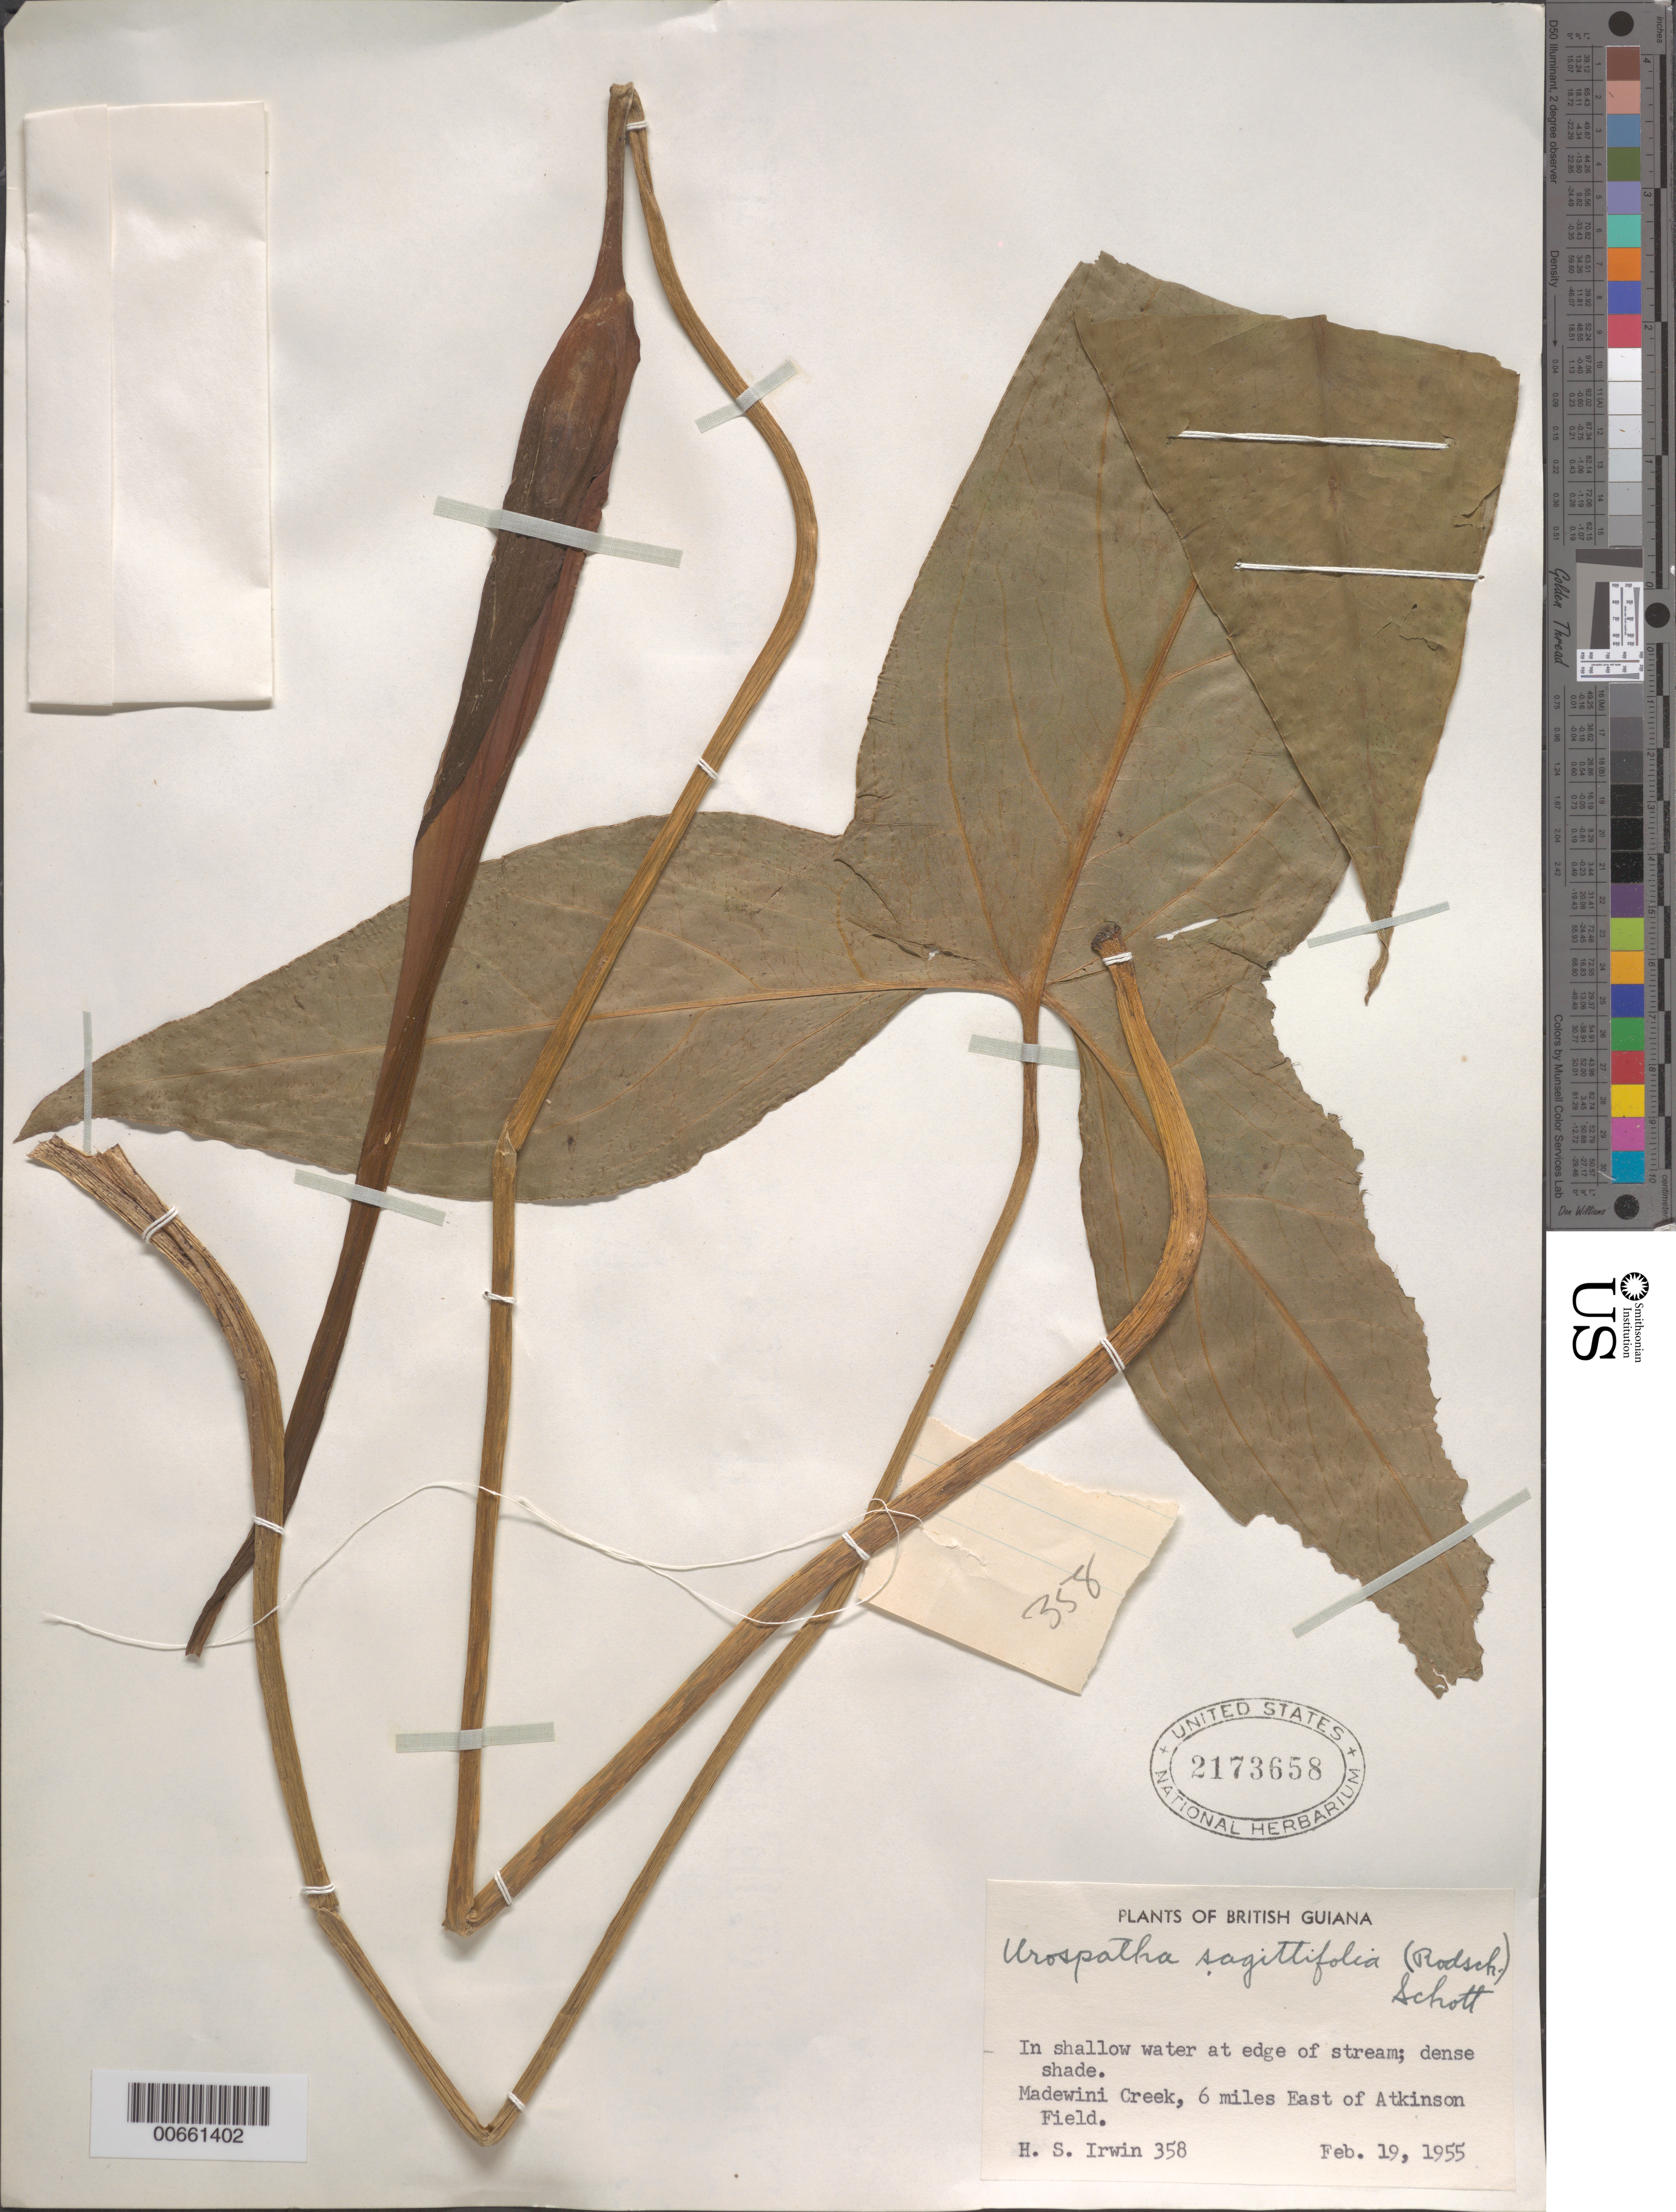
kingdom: Plantae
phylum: Tracheophyta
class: Liliopsida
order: Alismatales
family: Araceae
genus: Urospatha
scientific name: Urospatha sagittifolia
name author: (Rudge) Schott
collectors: H. Irwin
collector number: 358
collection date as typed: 19-Feb-55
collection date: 1955-02-19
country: Guyana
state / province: Demerara-Mahaica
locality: Madewini Creek, 6 mi. E of Atkinson Field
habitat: In shallow water at edge of stream; dense shade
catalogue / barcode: US 2173658